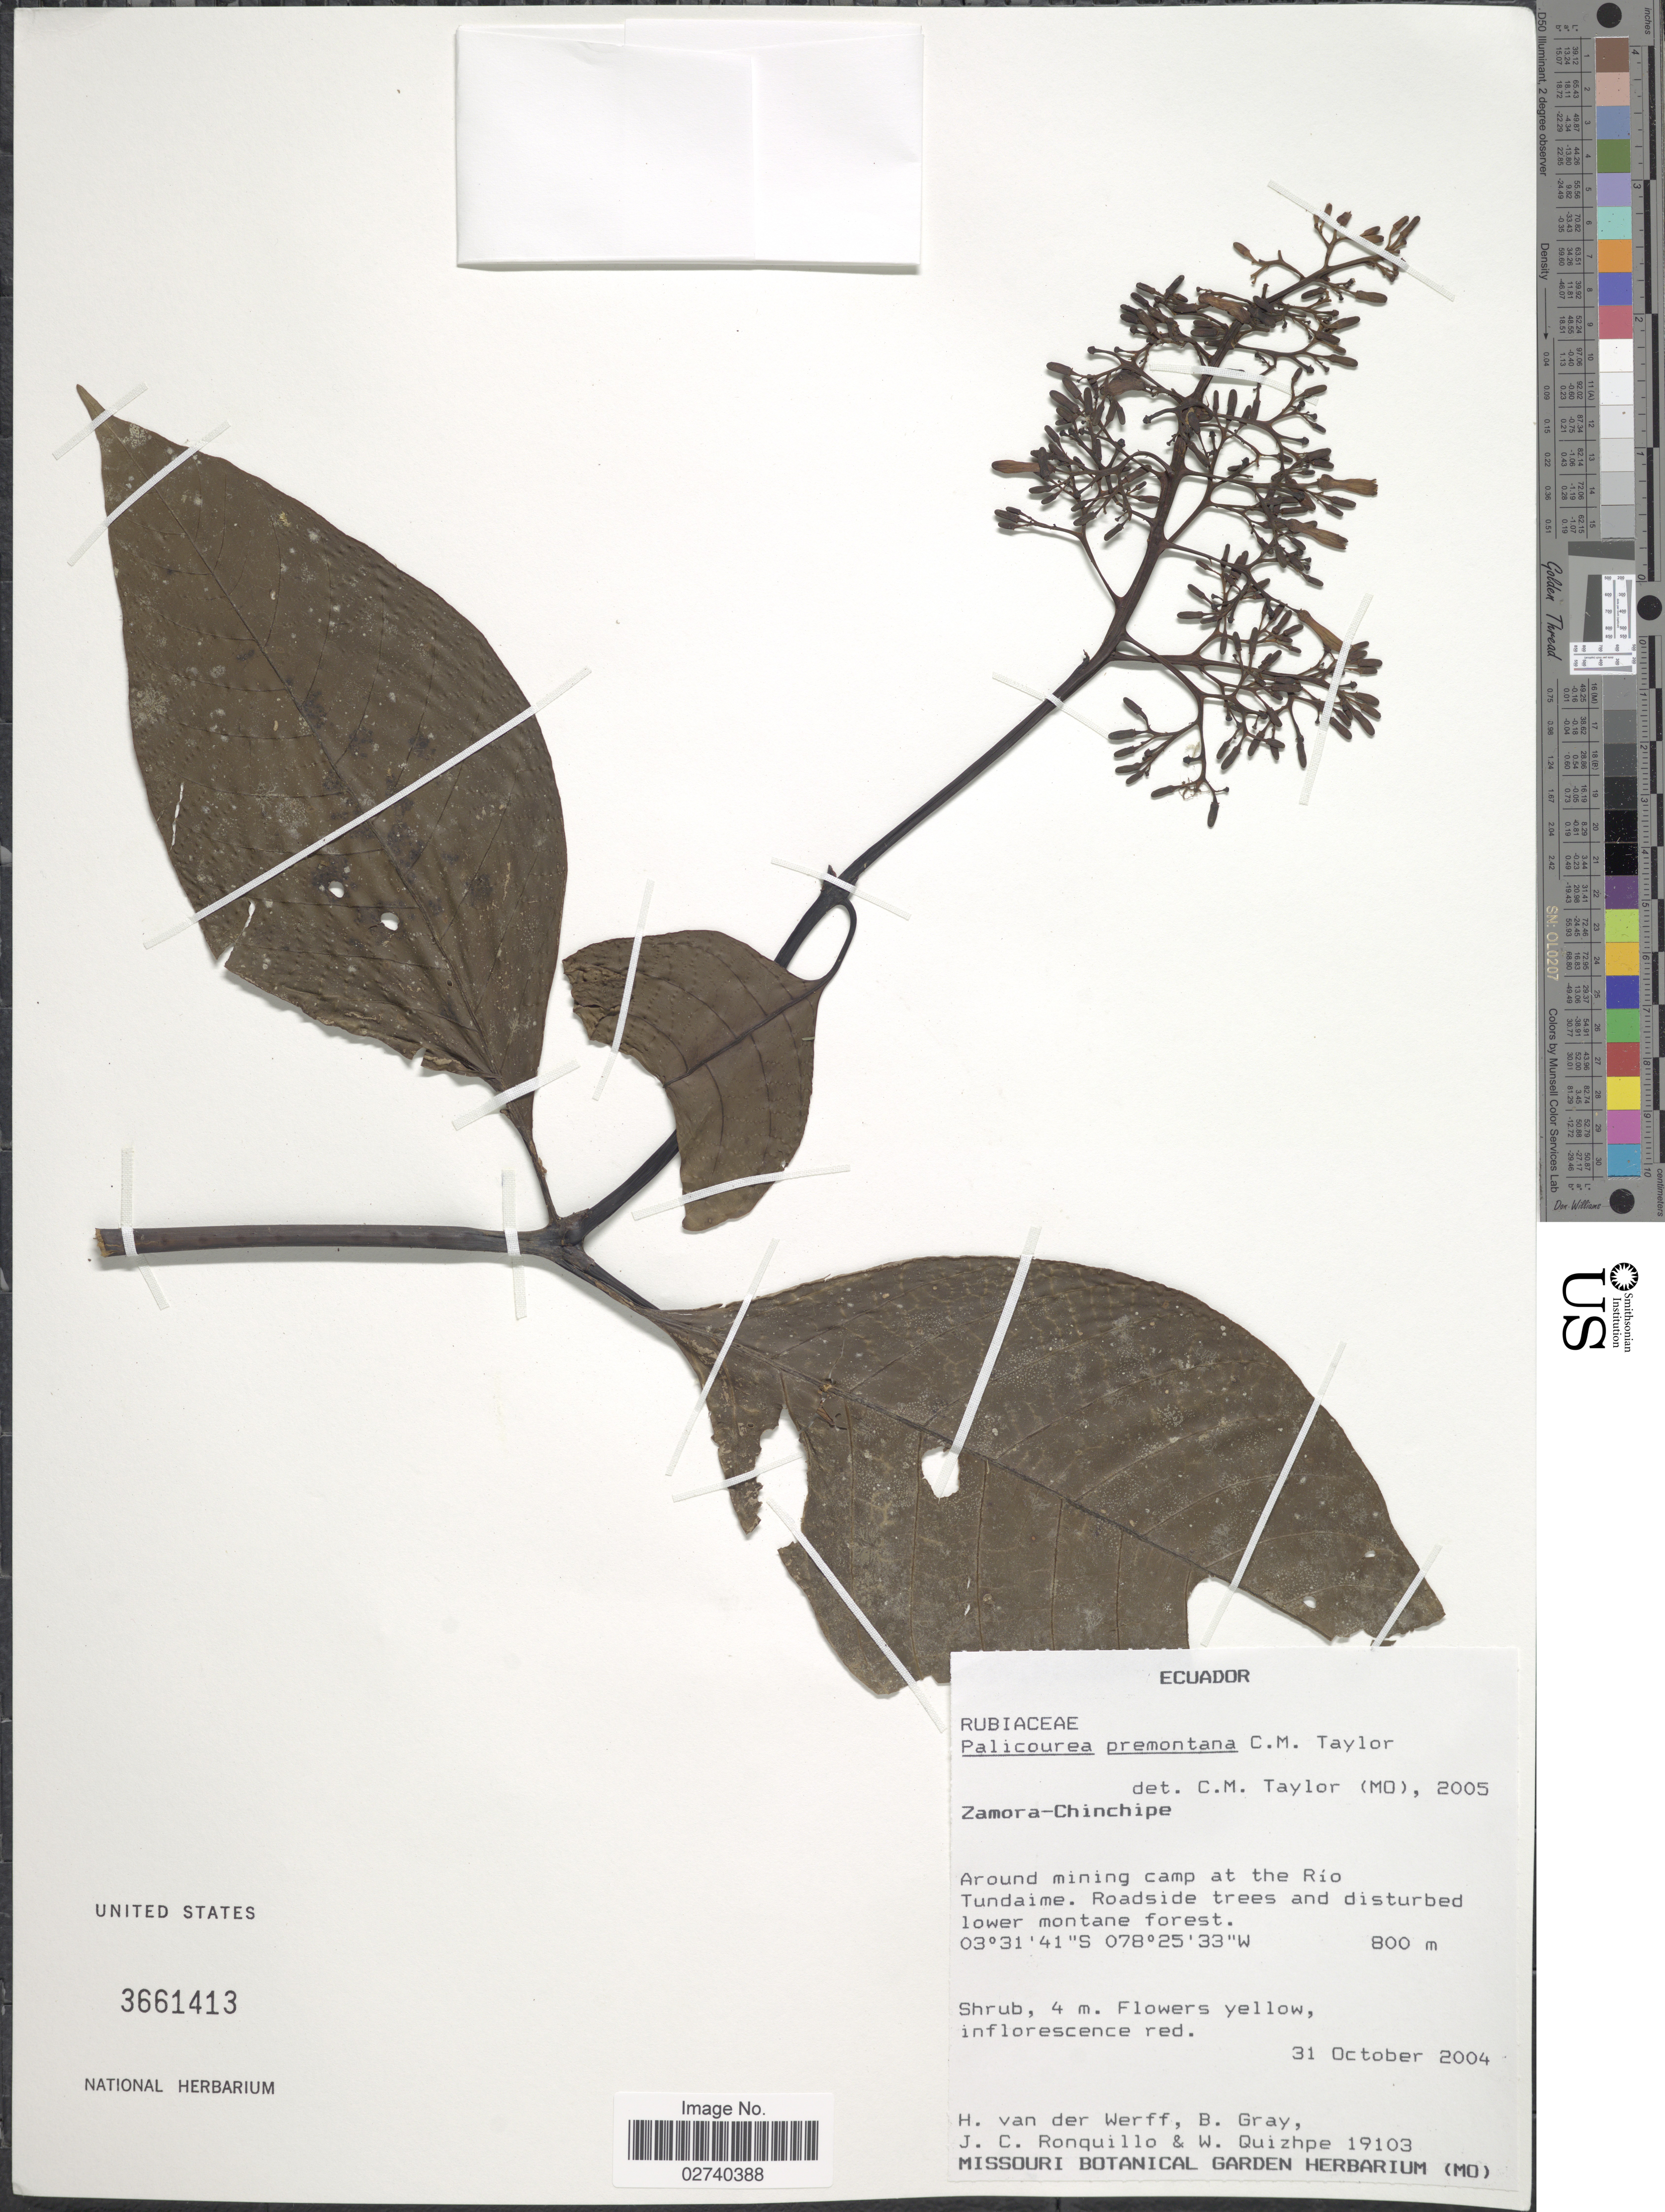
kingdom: Plantae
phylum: Tracheophyta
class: Magnoliopsida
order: Gentianales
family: Rubiaceae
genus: Palicourea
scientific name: Palicourea premontana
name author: C.M. Taylor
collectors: H. van der Werff, B. Gray, J. Ronquillo & W. Quizhpe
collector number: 19103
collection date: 2004-10-31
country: Ecuador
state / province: Zamora-Chinchipe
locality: Around mining camp at the Río Tundaime.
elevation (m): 800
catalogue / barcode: US 3661413